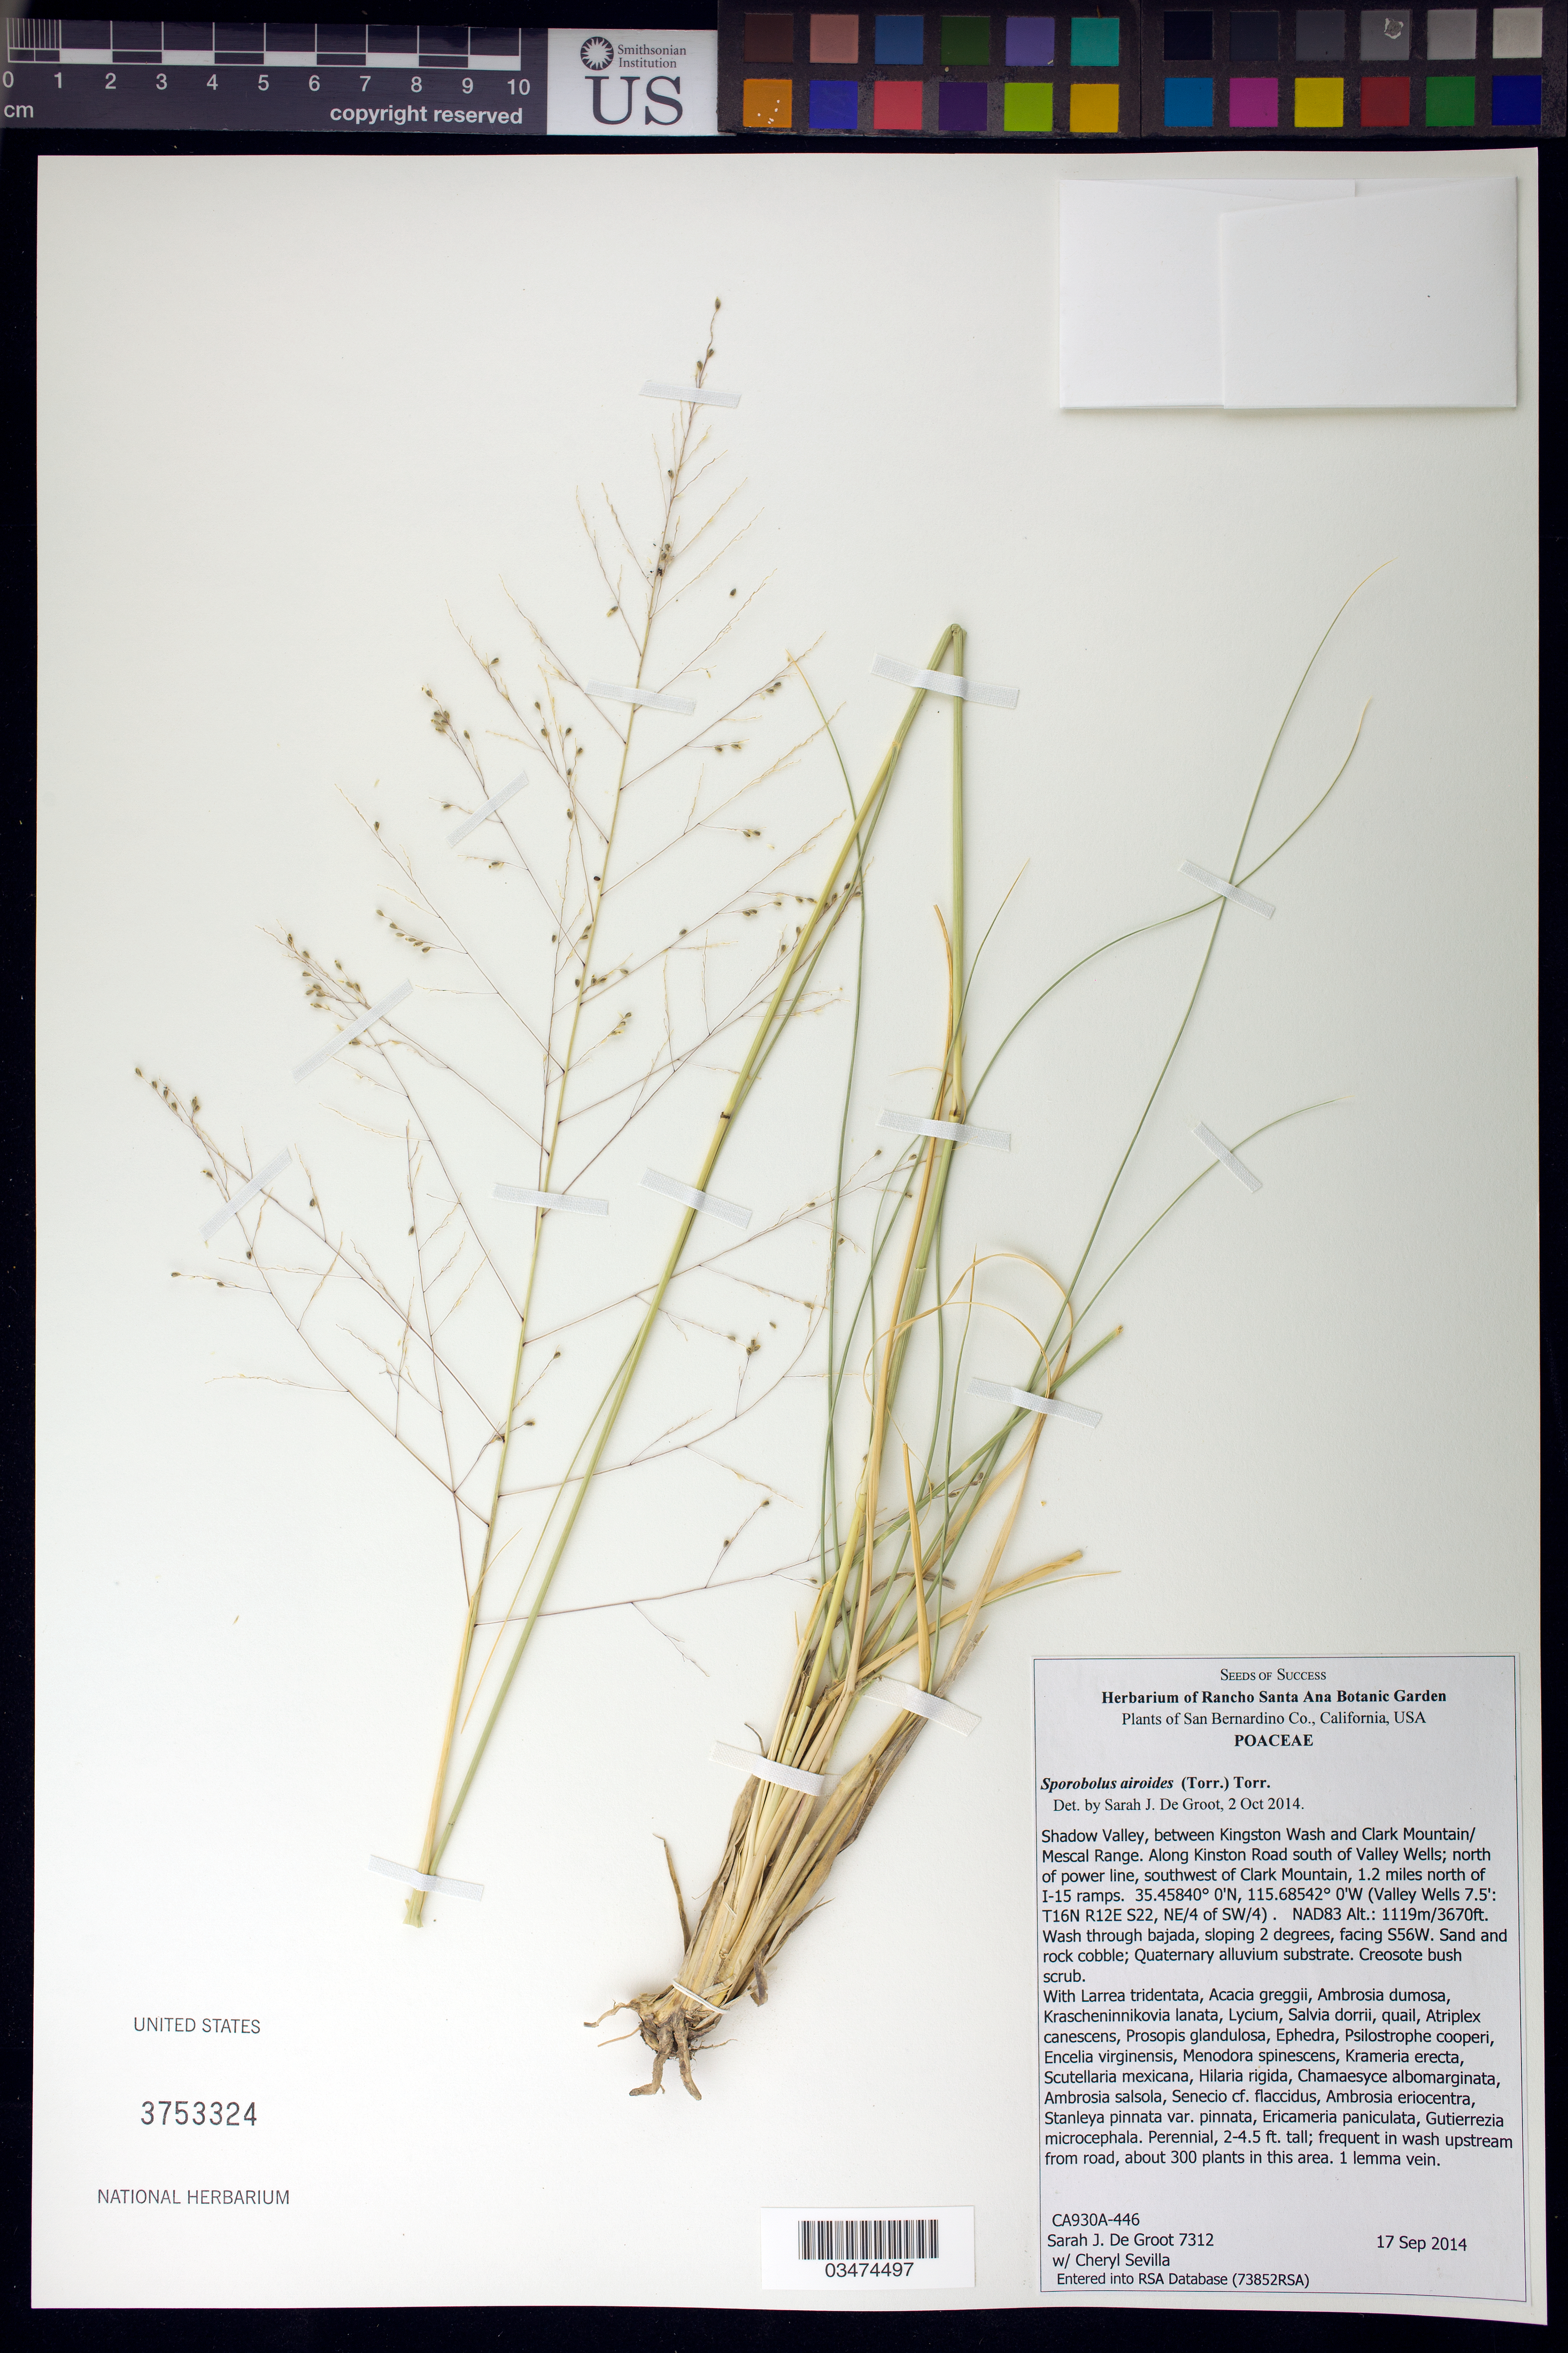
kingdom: Plantae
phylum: Tracheophyta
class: Liliopsida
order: Poales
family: Poaceae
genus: Sporobolus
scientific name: Sporobolus airoides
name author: (Torr.) Torr.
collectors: S. De Groot & C. Sevilla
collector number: CA930A-446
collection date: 2014-09-17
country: United States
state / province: California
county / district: San Bernardino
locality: Shadow Valley, between Kingston Wash and Clark Mtn/Mescal Range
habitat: Sand and rock cobble, creosote bush scrub.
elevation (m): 1119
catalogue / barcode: US 3753324